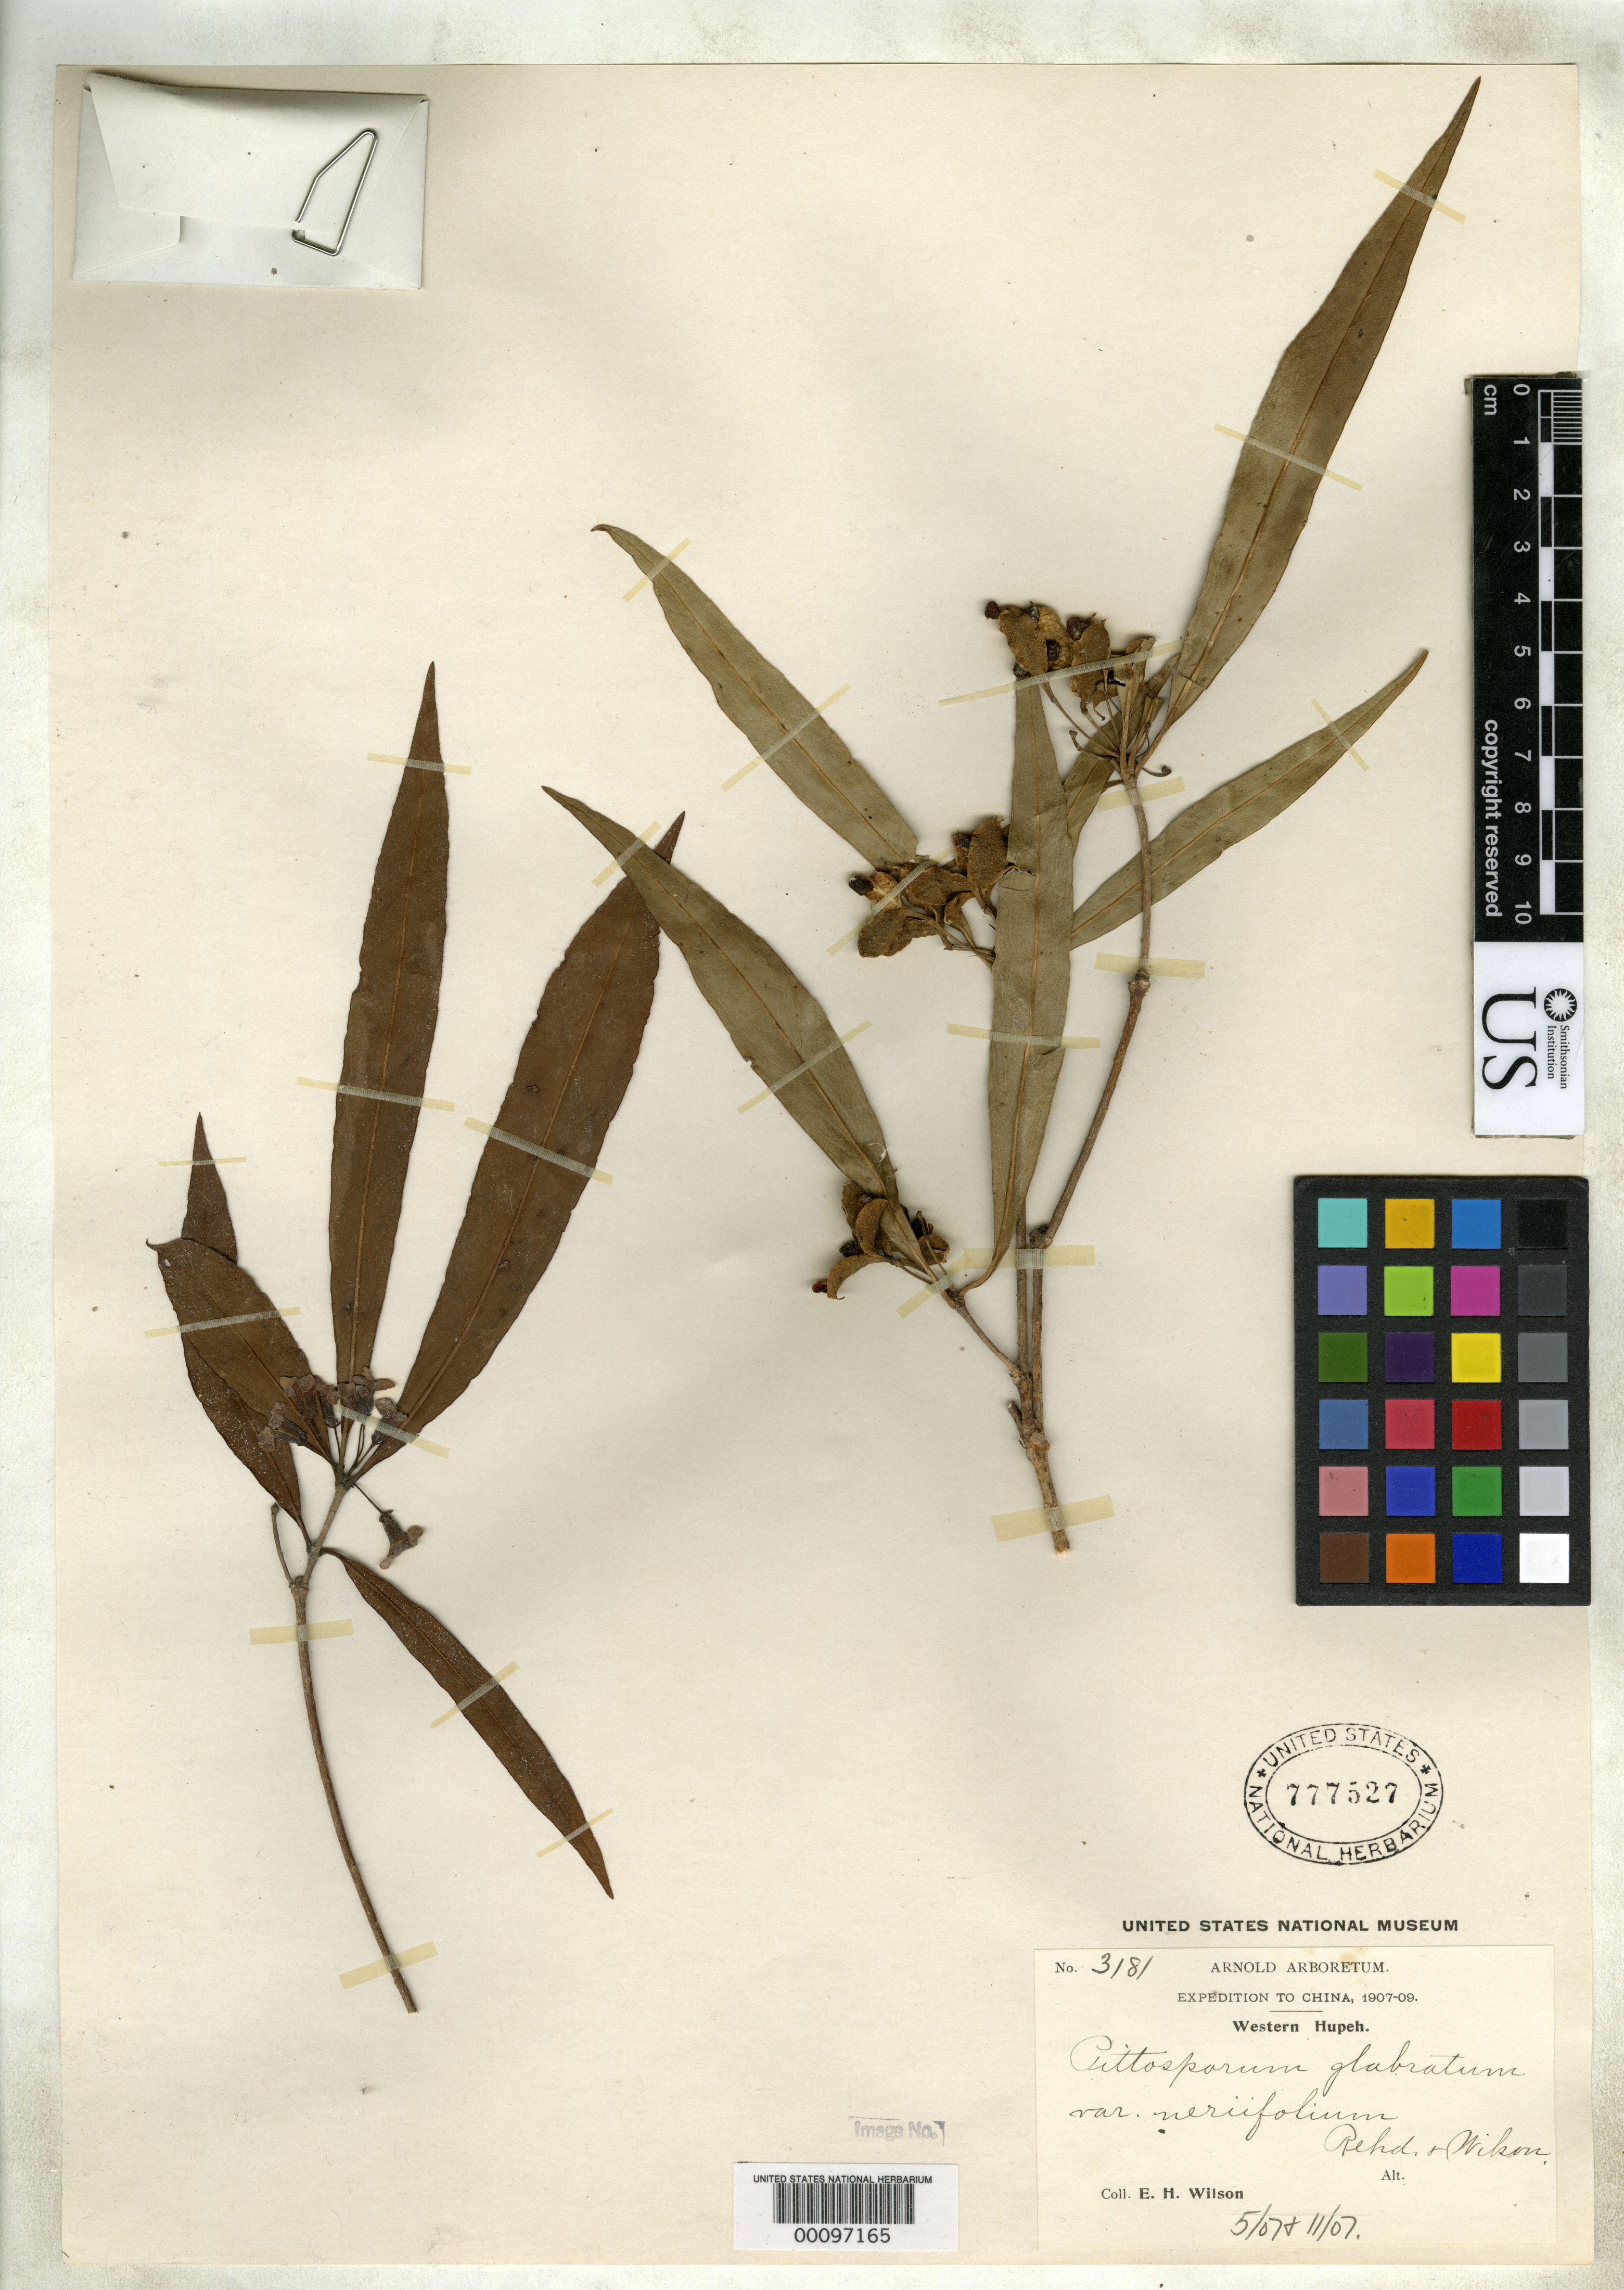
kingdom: Plantae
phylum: Tracheophyta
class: Magnoliopsida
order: Apiales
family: Pittosporaceae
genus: Pittosporum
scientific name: Pittosporum glabratum var. neriifolium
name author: Rehder & E.H. Wilson in Sarg.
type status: Isotype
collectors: E. H. Wilson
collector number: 3181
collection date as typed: May 1907 to -- Nov 1907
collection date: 1907-05/1907-11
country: China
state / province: Hubei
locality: Patung Hsien.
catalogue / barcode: US 777527